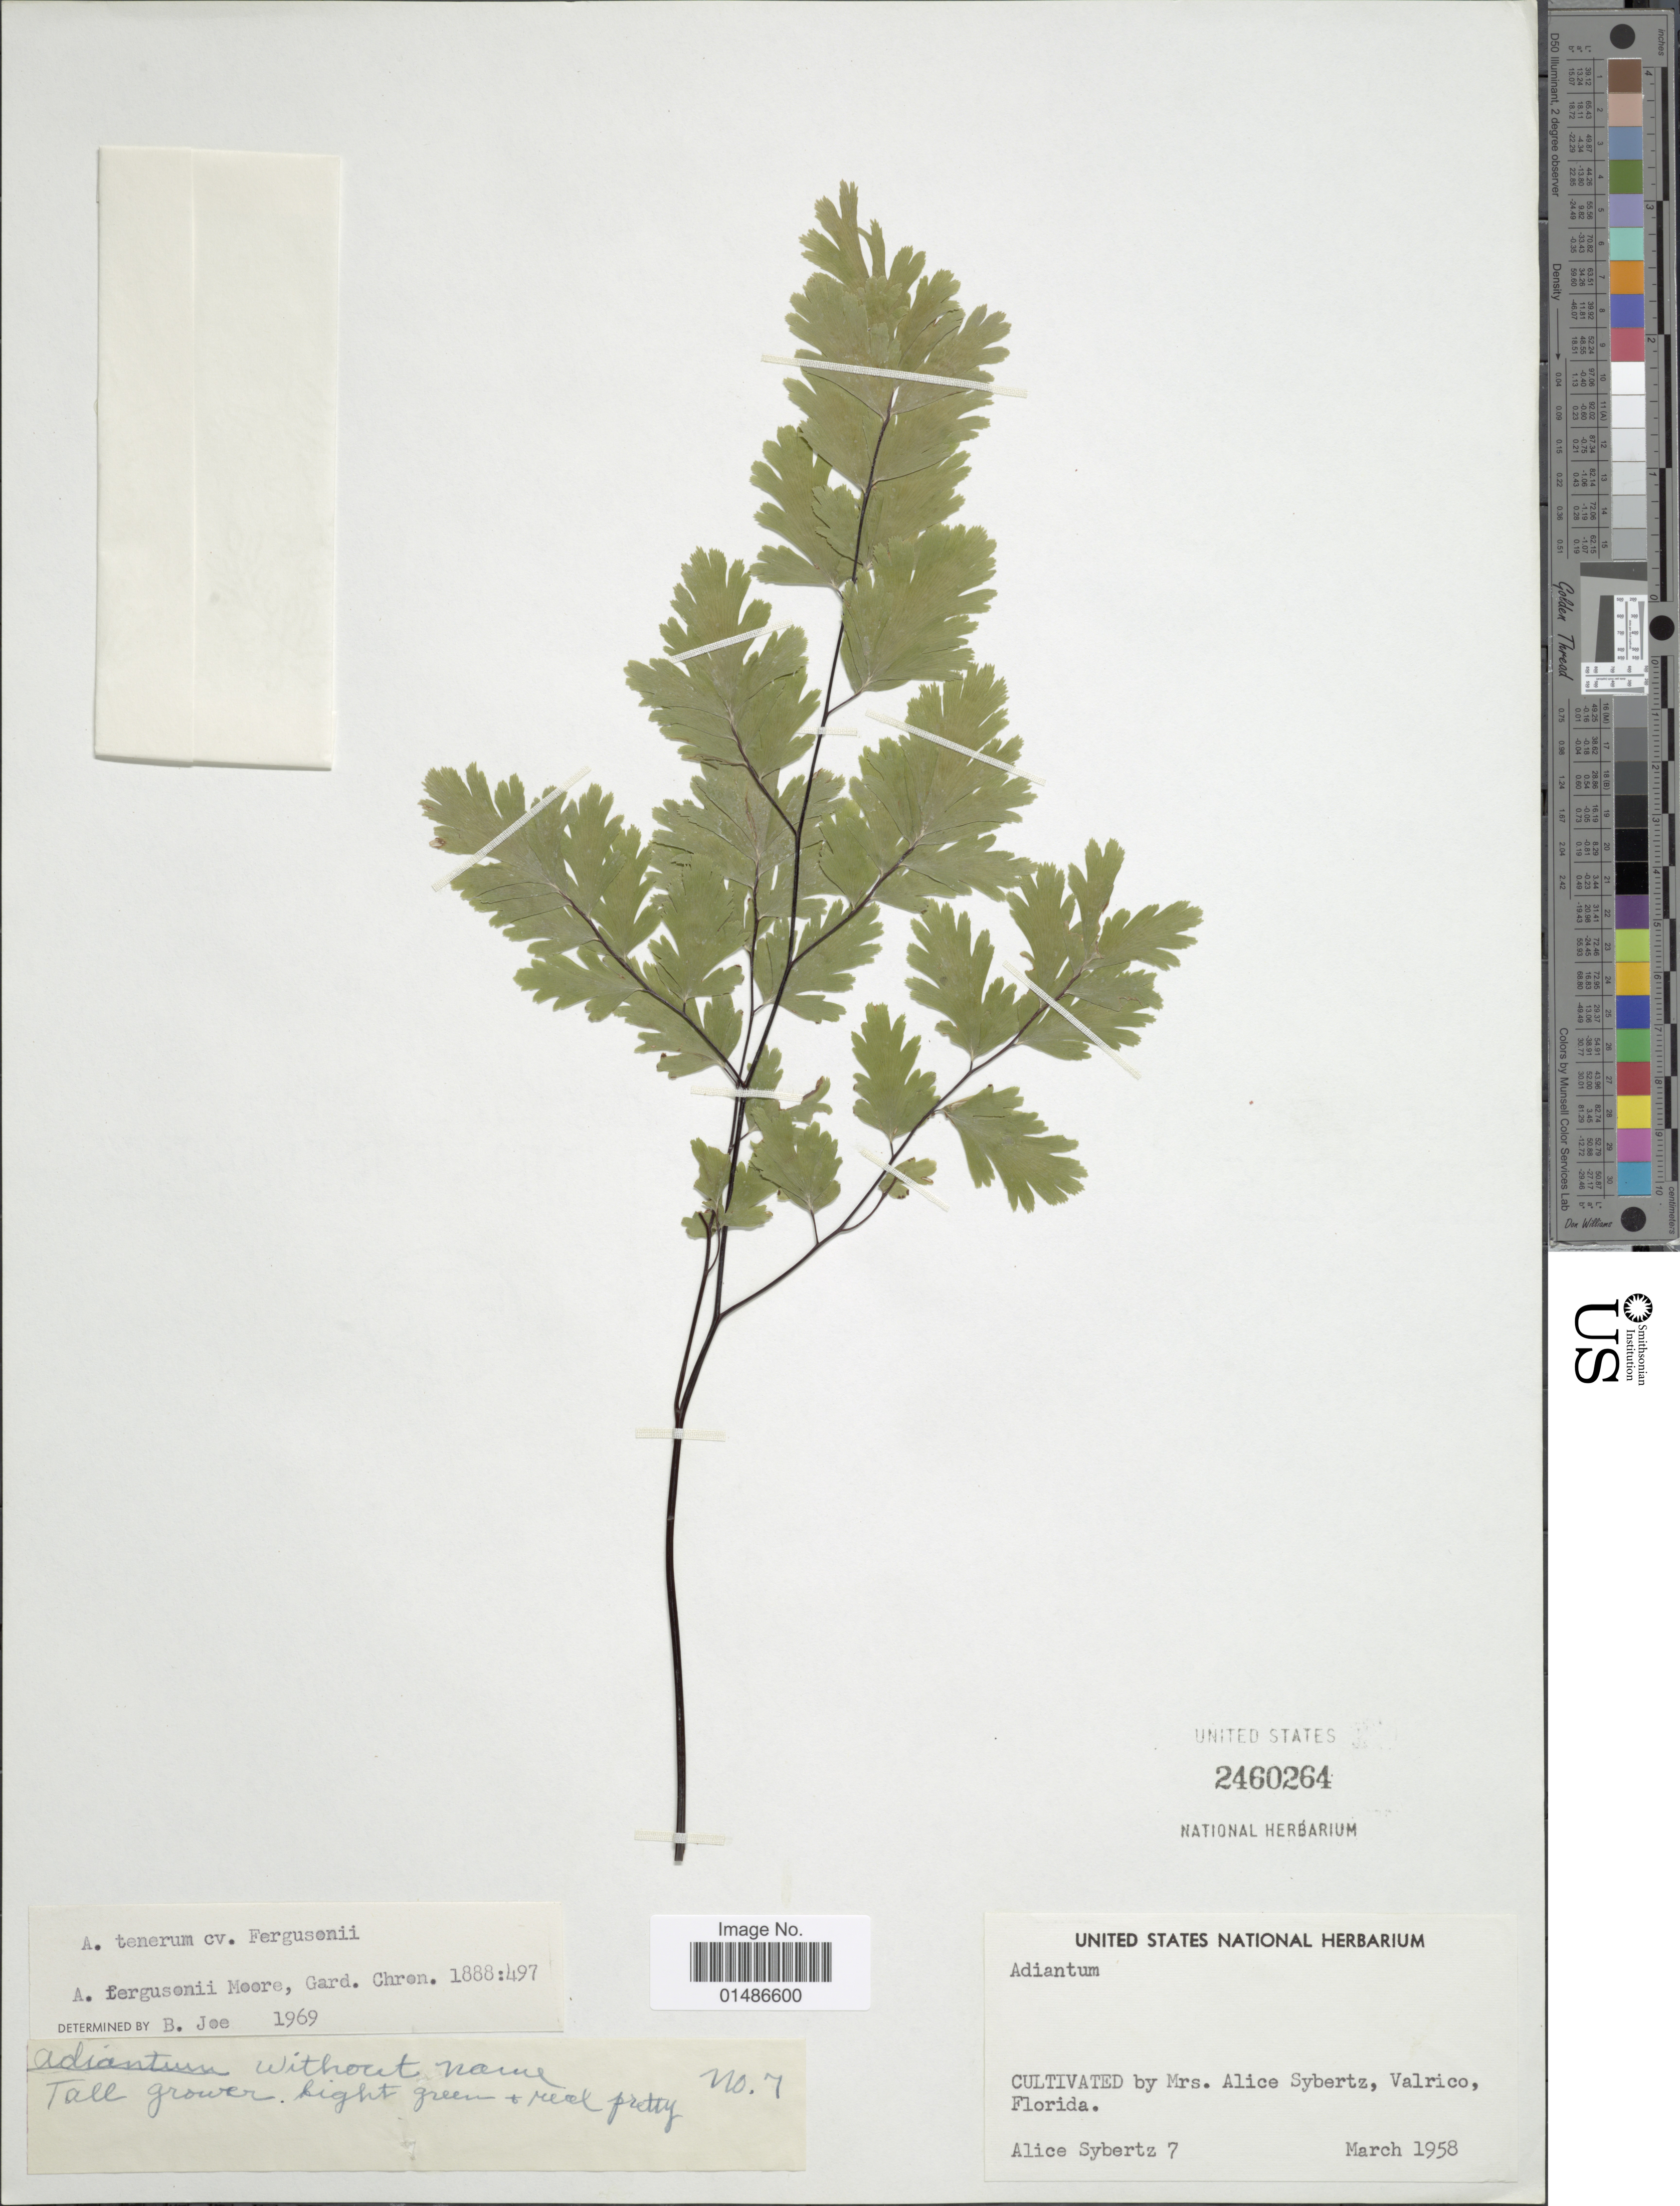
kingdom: Plantae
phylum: Tracheophyta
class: Polypodiopsida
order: Polypodiales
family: Pteridaceae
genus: Adiantum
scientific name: Adiantum tenerum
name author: Sw.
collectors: A. Sybertz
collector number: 7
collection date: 1958-03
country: United States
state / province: Florida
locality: Cultivated by Mrs. Alice Sybertz, Valrico.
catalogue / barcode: US 2460264